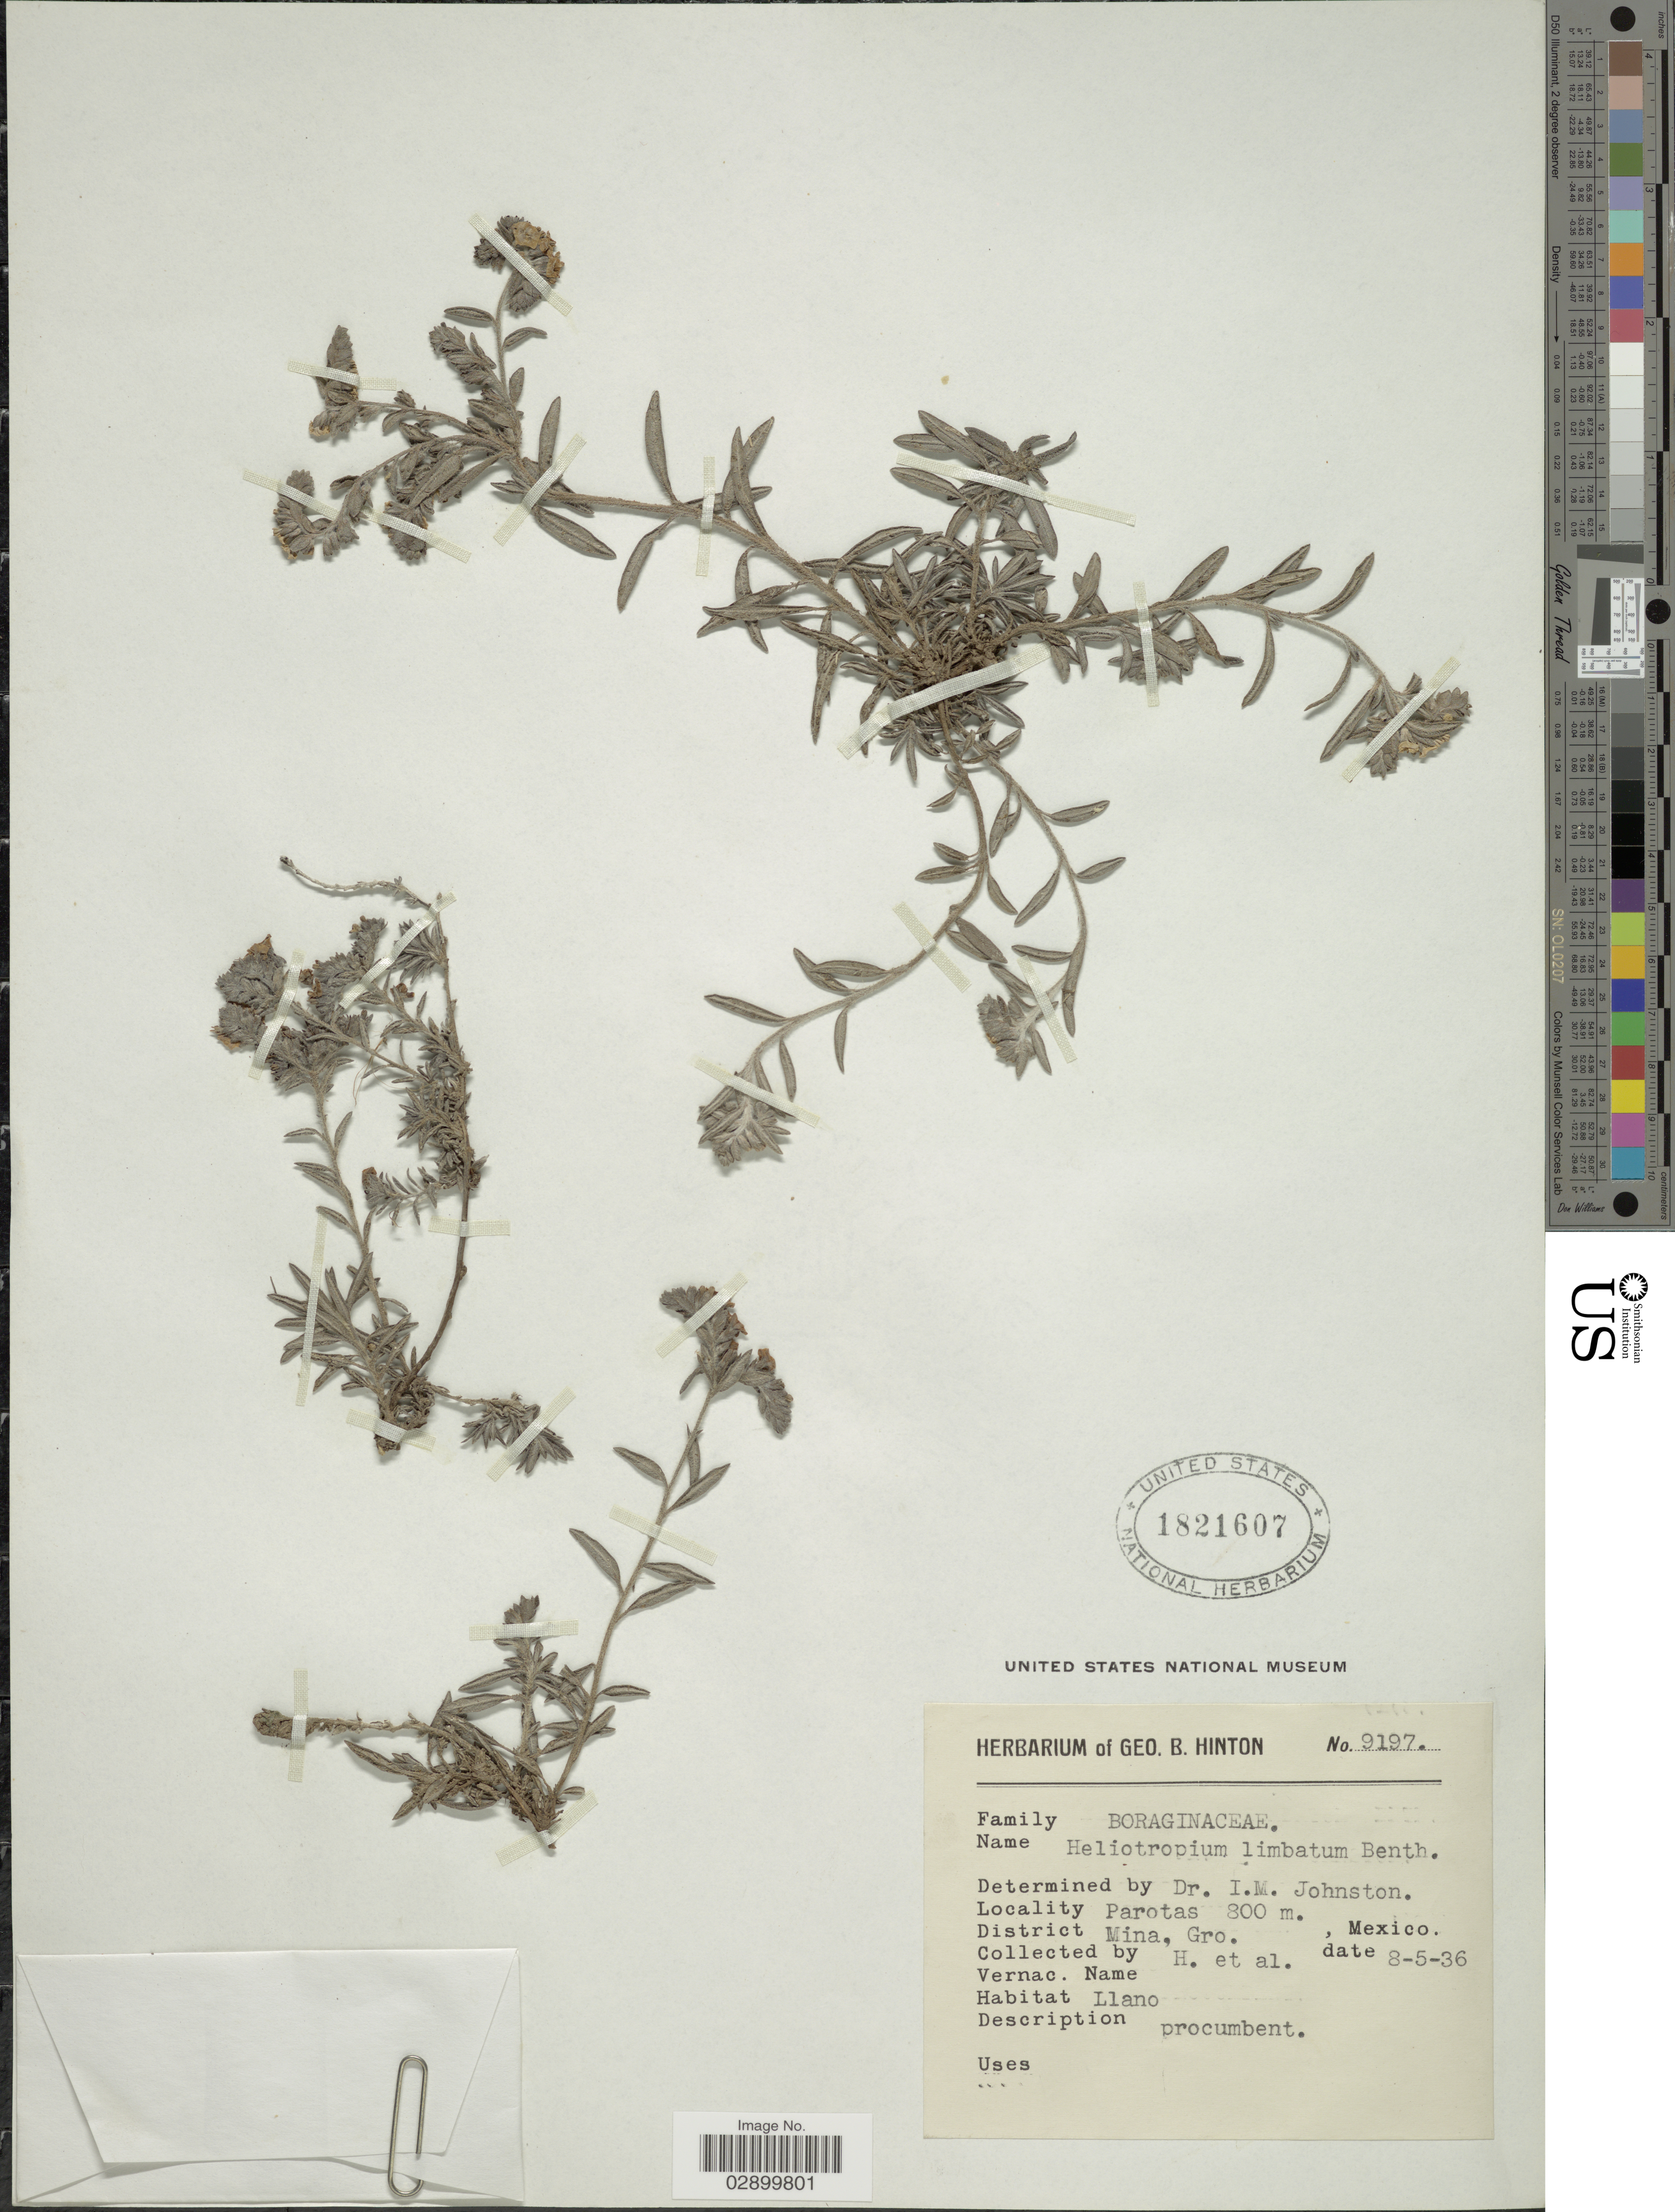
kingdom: Plantae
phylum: Tracheophyta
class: Magnoliopsida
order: Boraginales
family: Heliotropiaceae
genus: Heliotropium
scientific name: Heliotropium limbatum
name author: Benth.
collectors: G. B. Hinton & et al.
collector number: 9197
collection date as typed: Transcribed d/m/y: 8/5/36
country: Mexico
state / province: Guerrero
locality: Parotas. District Mina, Gro.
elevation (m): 800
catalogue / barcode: US 1821607